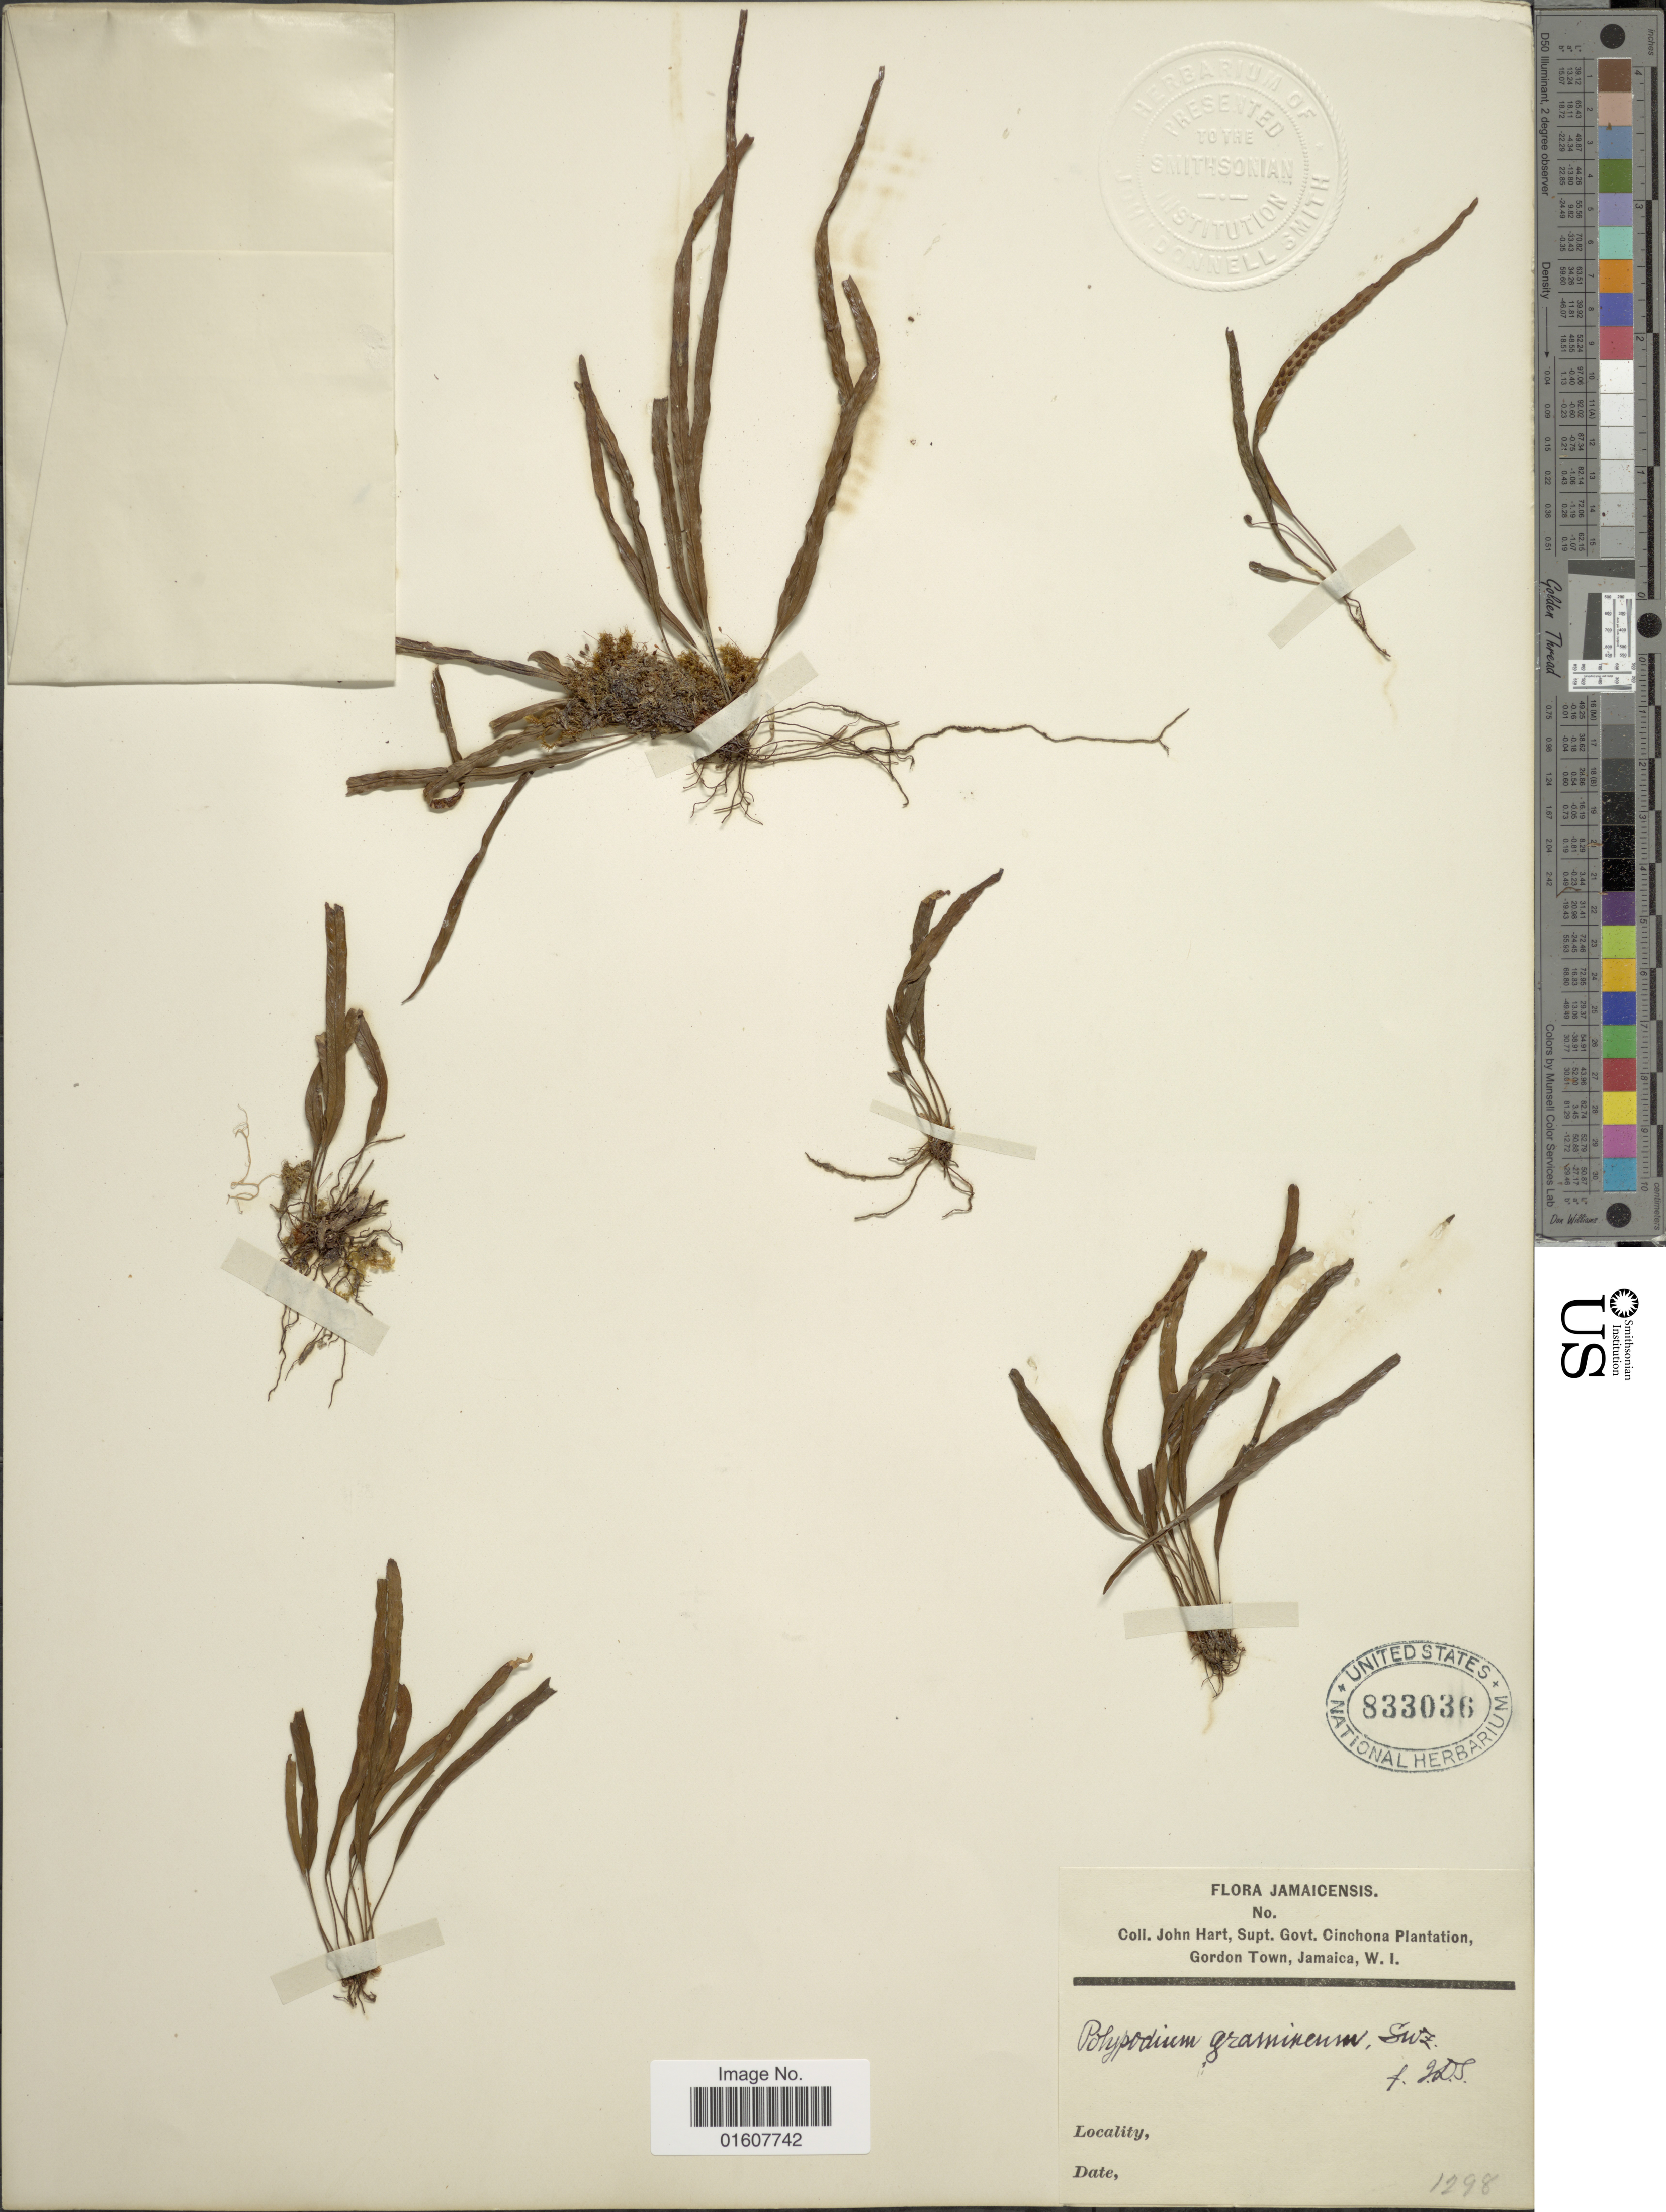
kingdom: Plantae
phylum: Tracheophyta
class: Polypodiopsida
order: Polypodiales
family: Polypodiaceae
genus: Lomaphlebia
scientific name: Lomaphlebia linearis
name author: (Sw.) J. Sm.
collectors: J. H. Hart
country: Jamaica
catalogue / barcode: US 833036